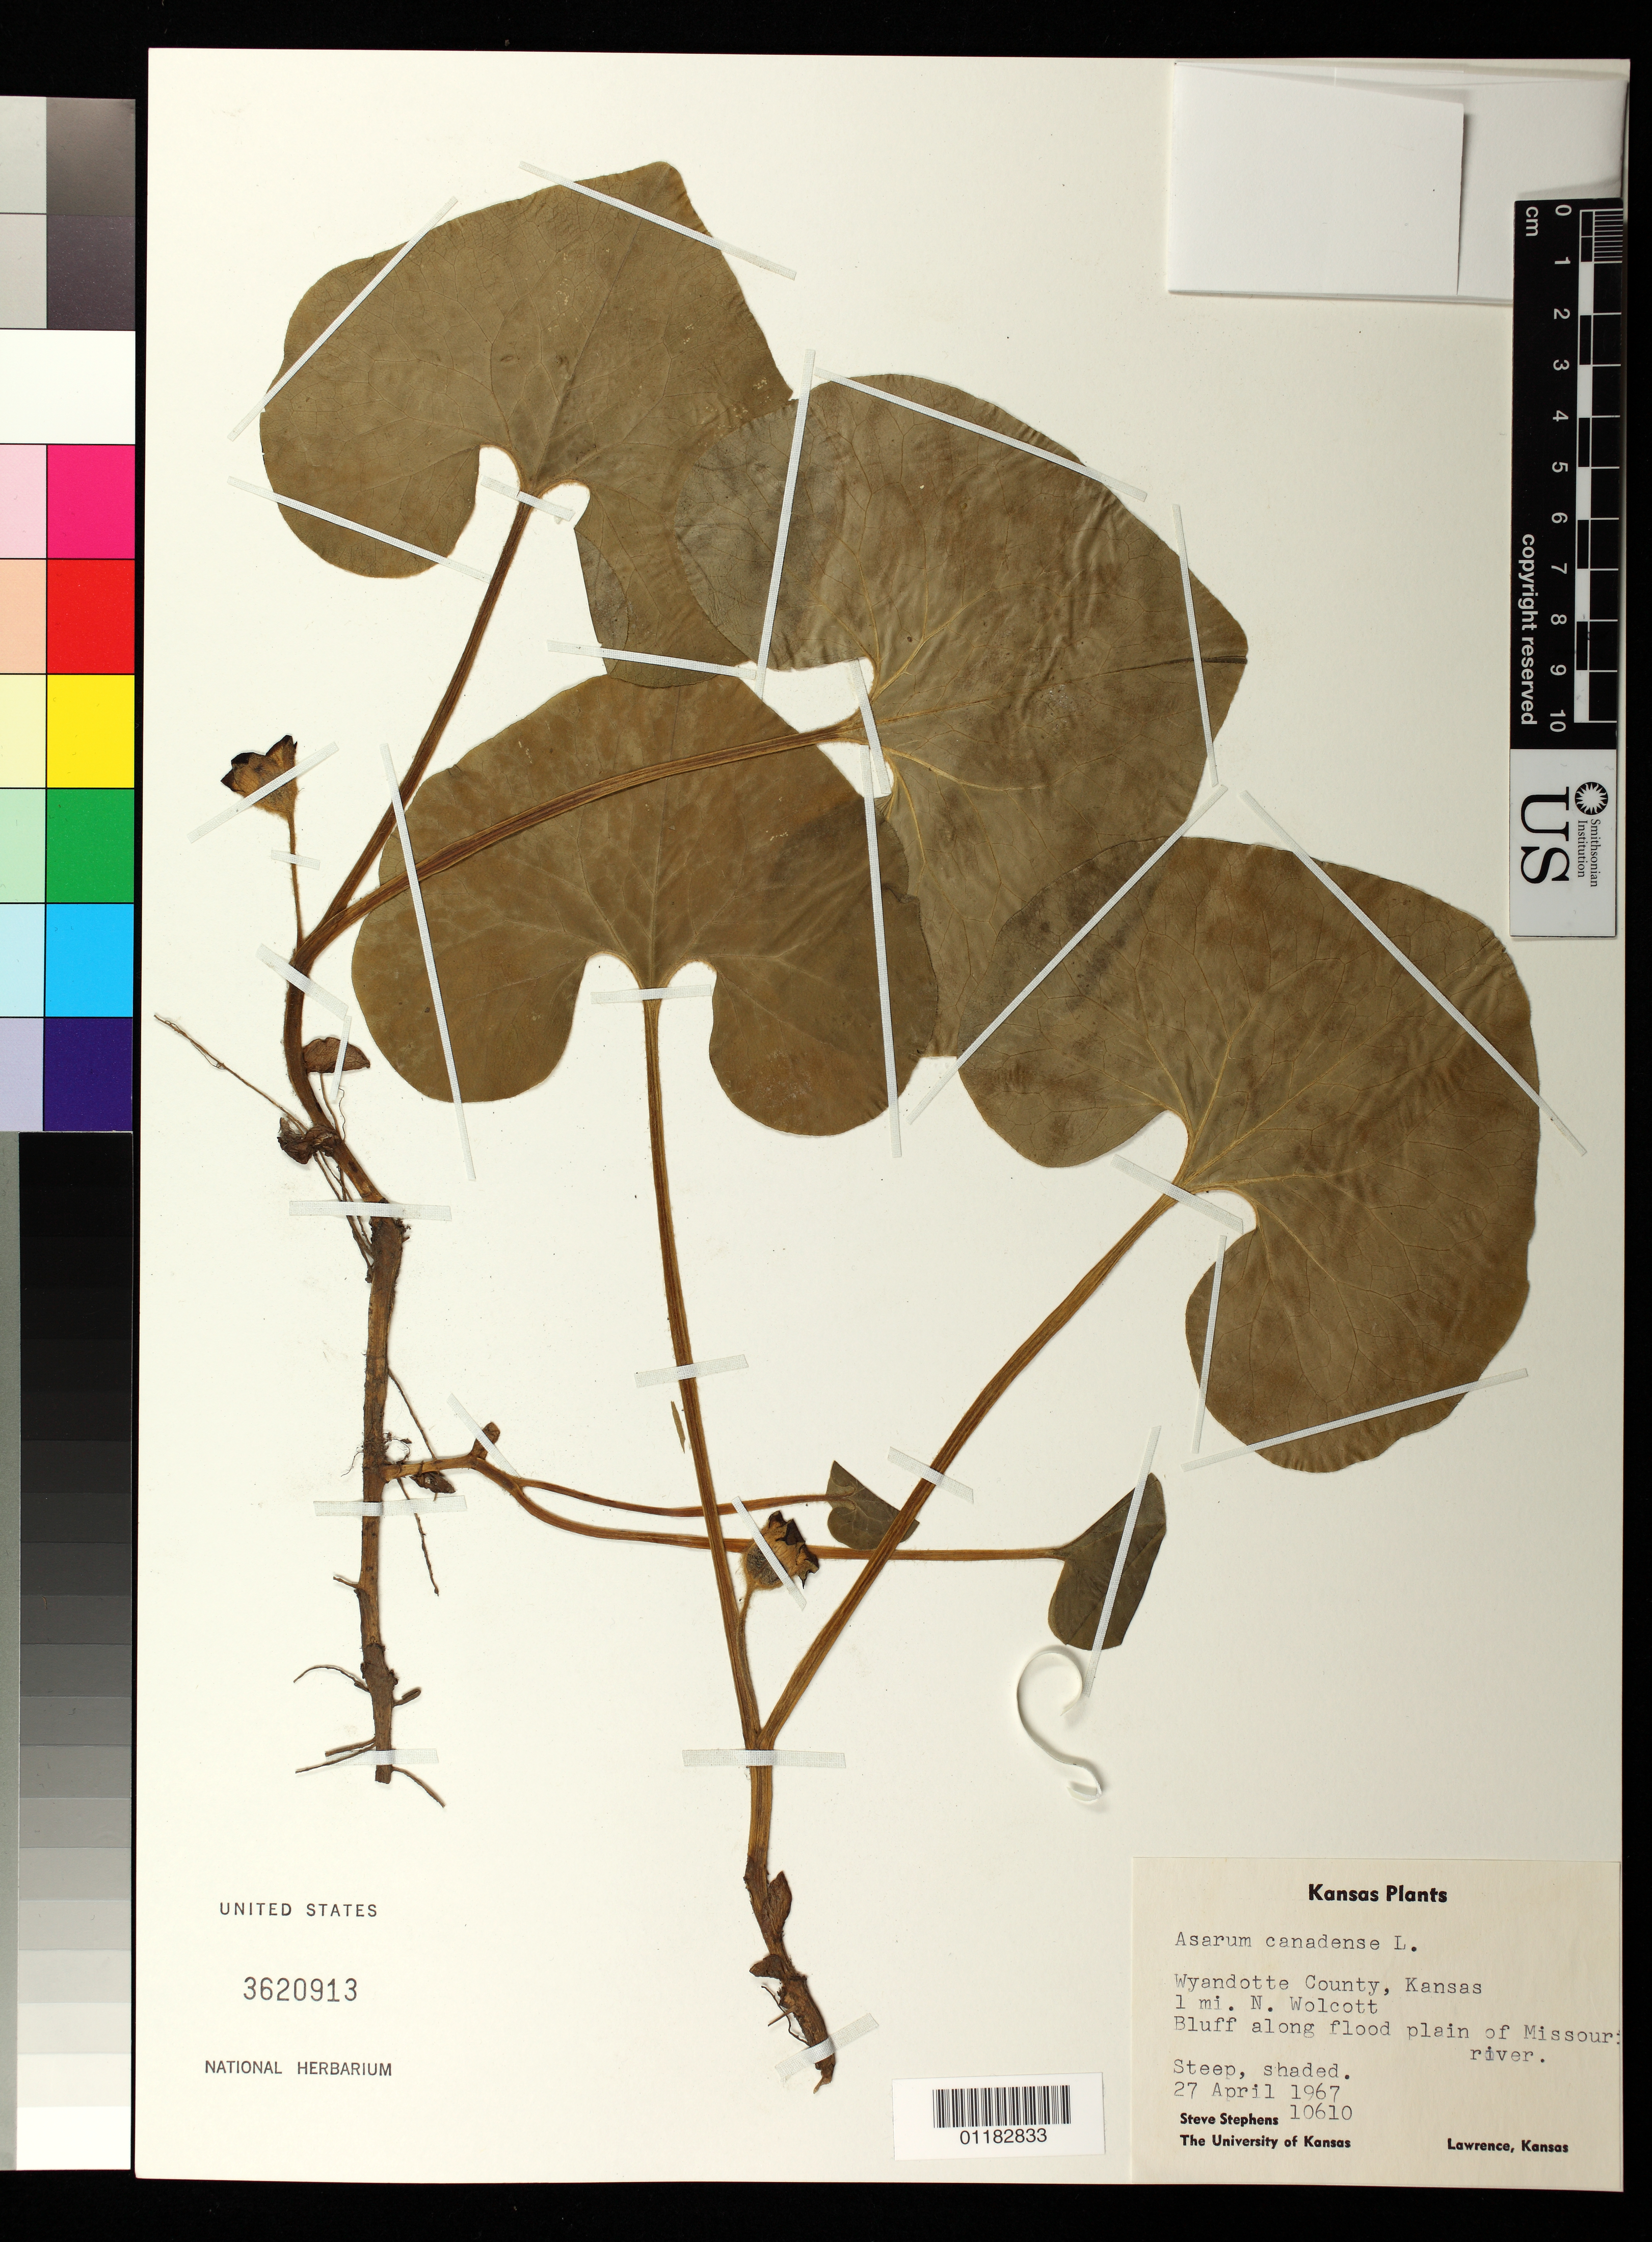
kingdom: Plantae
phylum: Tracheophyta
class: Magnoliopsida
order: Piperales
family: Aristolochiaceae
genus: Asarum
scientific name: Asarum canadense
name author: L.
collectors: S. Stephens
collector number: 10610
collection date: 1967-04-27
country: United States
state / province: Kansas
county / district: Wyandotte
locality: Wyandotte County, Kansas 1 mile N. Wolcott Bluff along flood plain of Missouri River.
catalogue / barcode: US 3620913